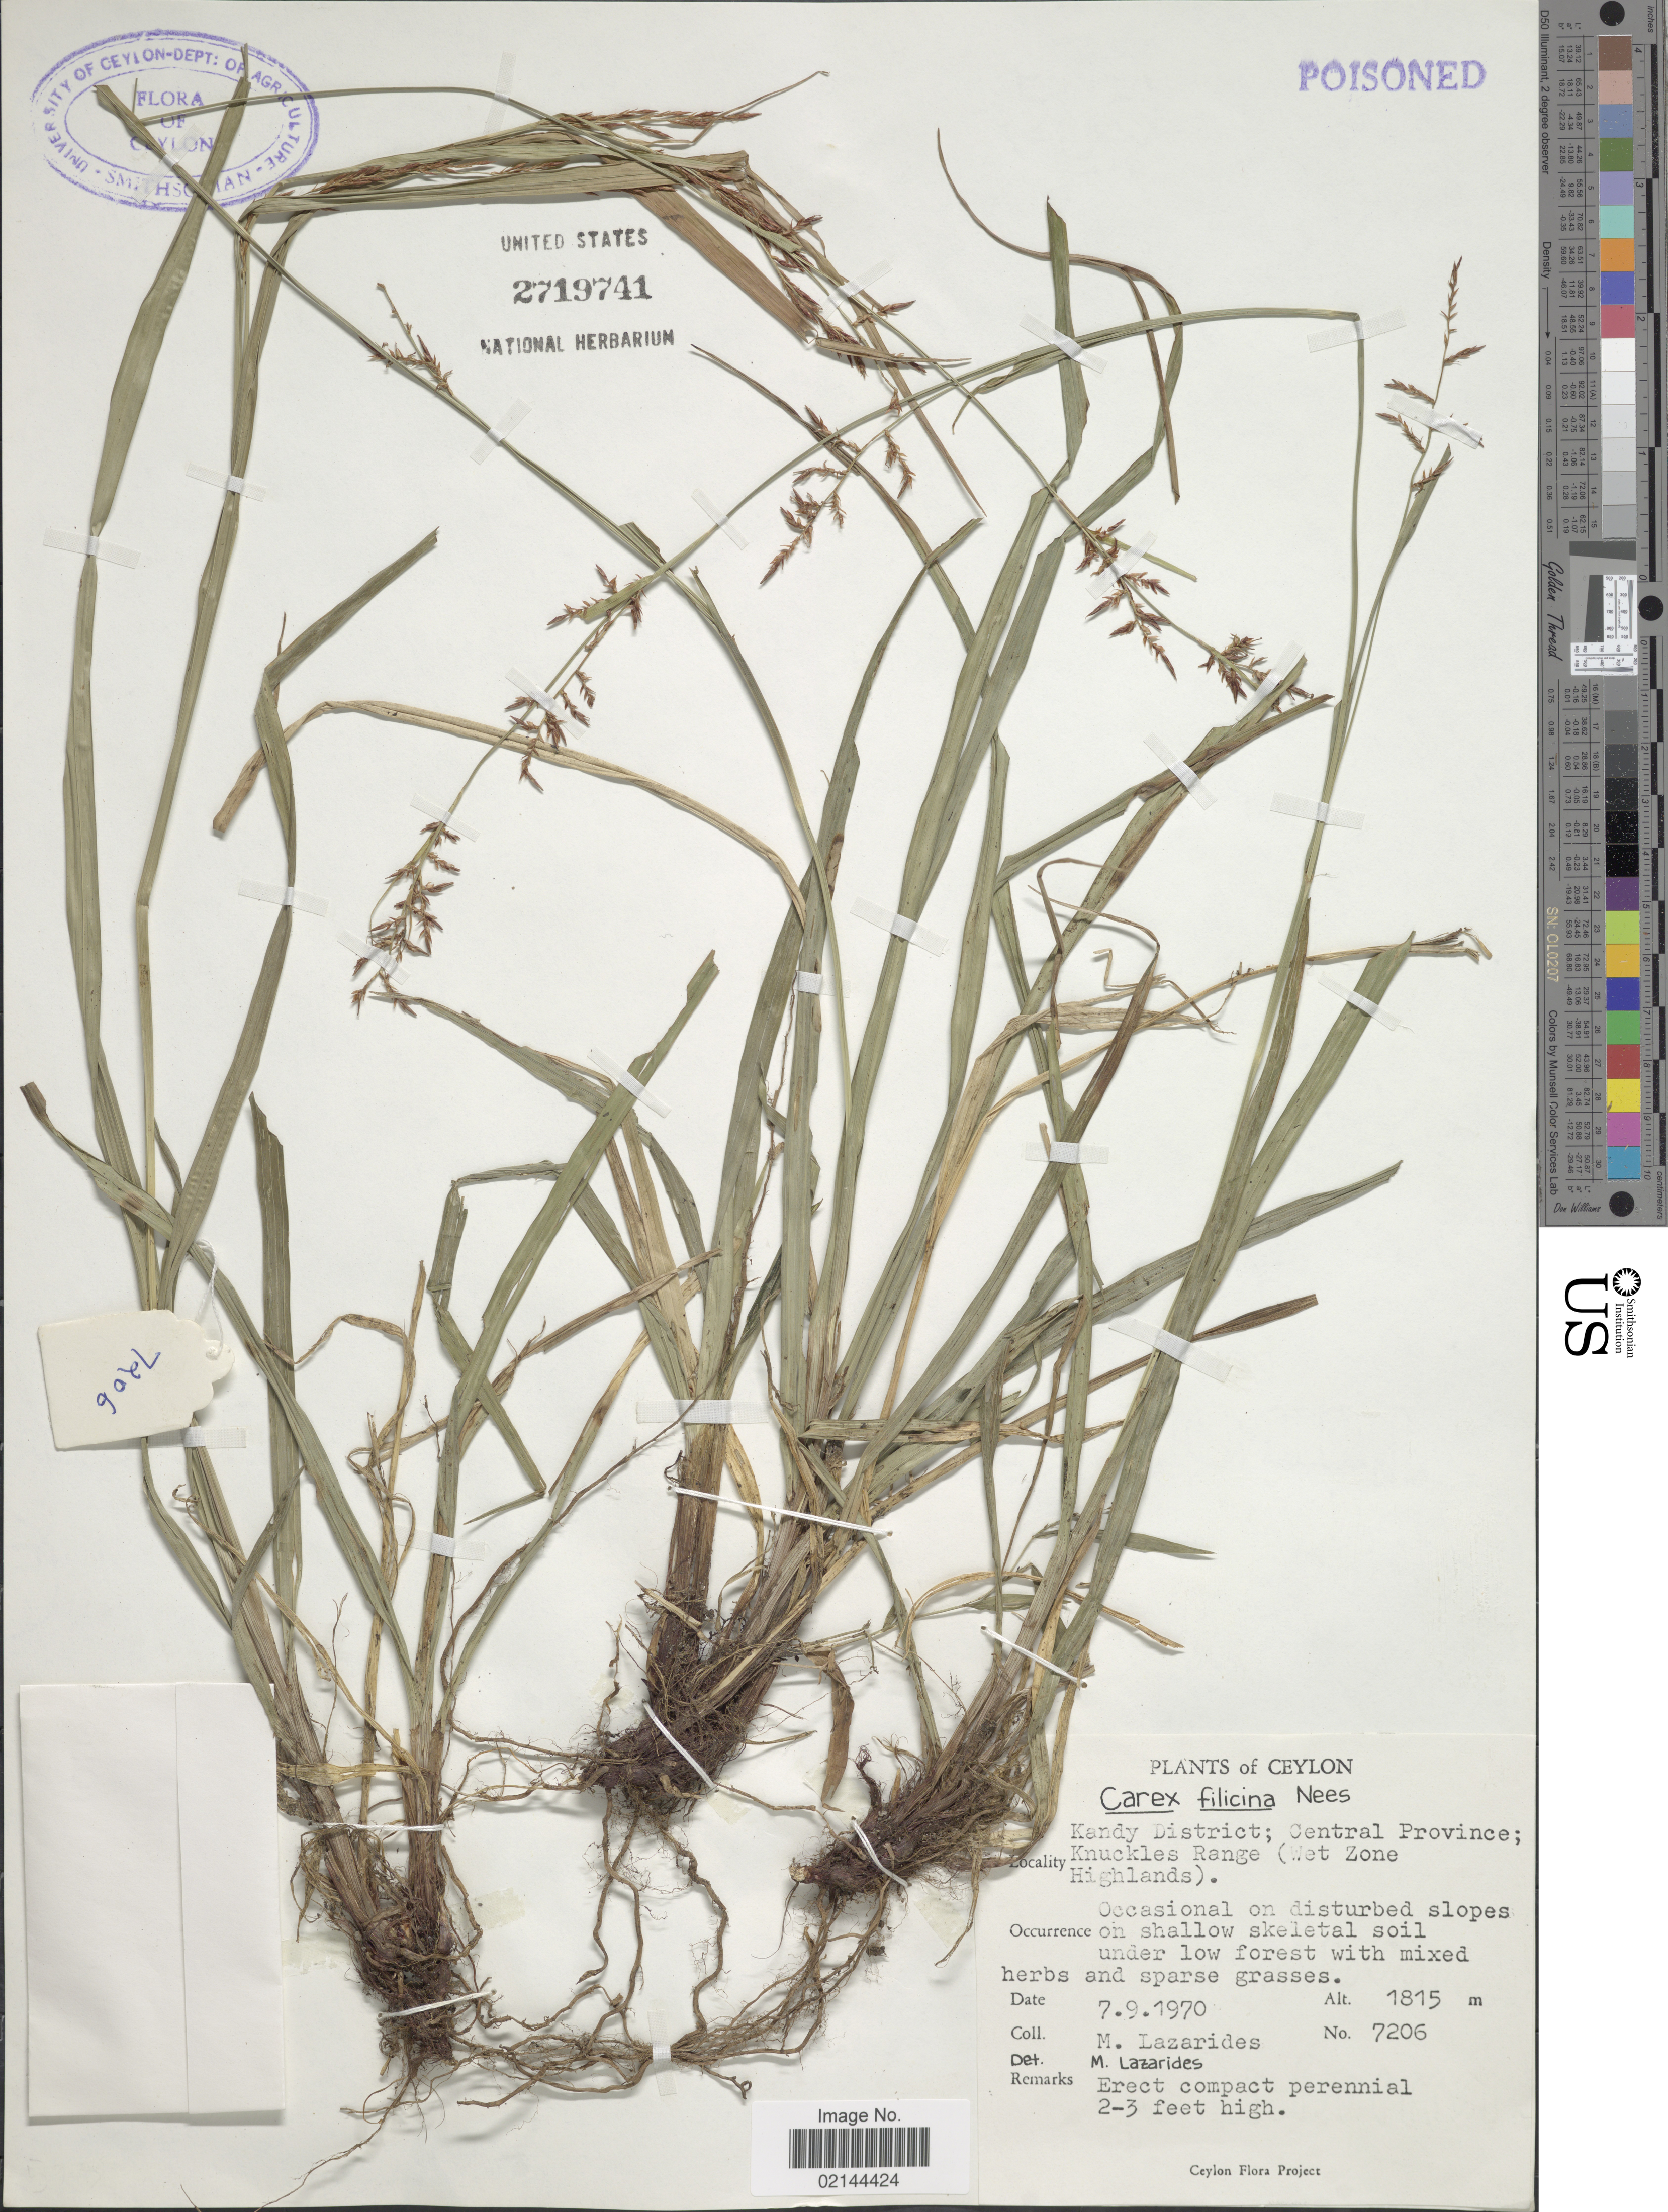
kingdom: Plantae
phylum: Tracheophyta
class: Liliopsida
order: Poales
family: Cyperaceae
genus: Carex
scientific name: Carex filicina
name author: Nees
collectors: M. Lazarides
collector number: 7206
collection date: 1970-09-07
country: Sri Lanka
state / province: Central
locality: Ceylon. Kandy District; Knuckles Range (Wet Zone Highlands)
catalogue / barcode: US 2719741